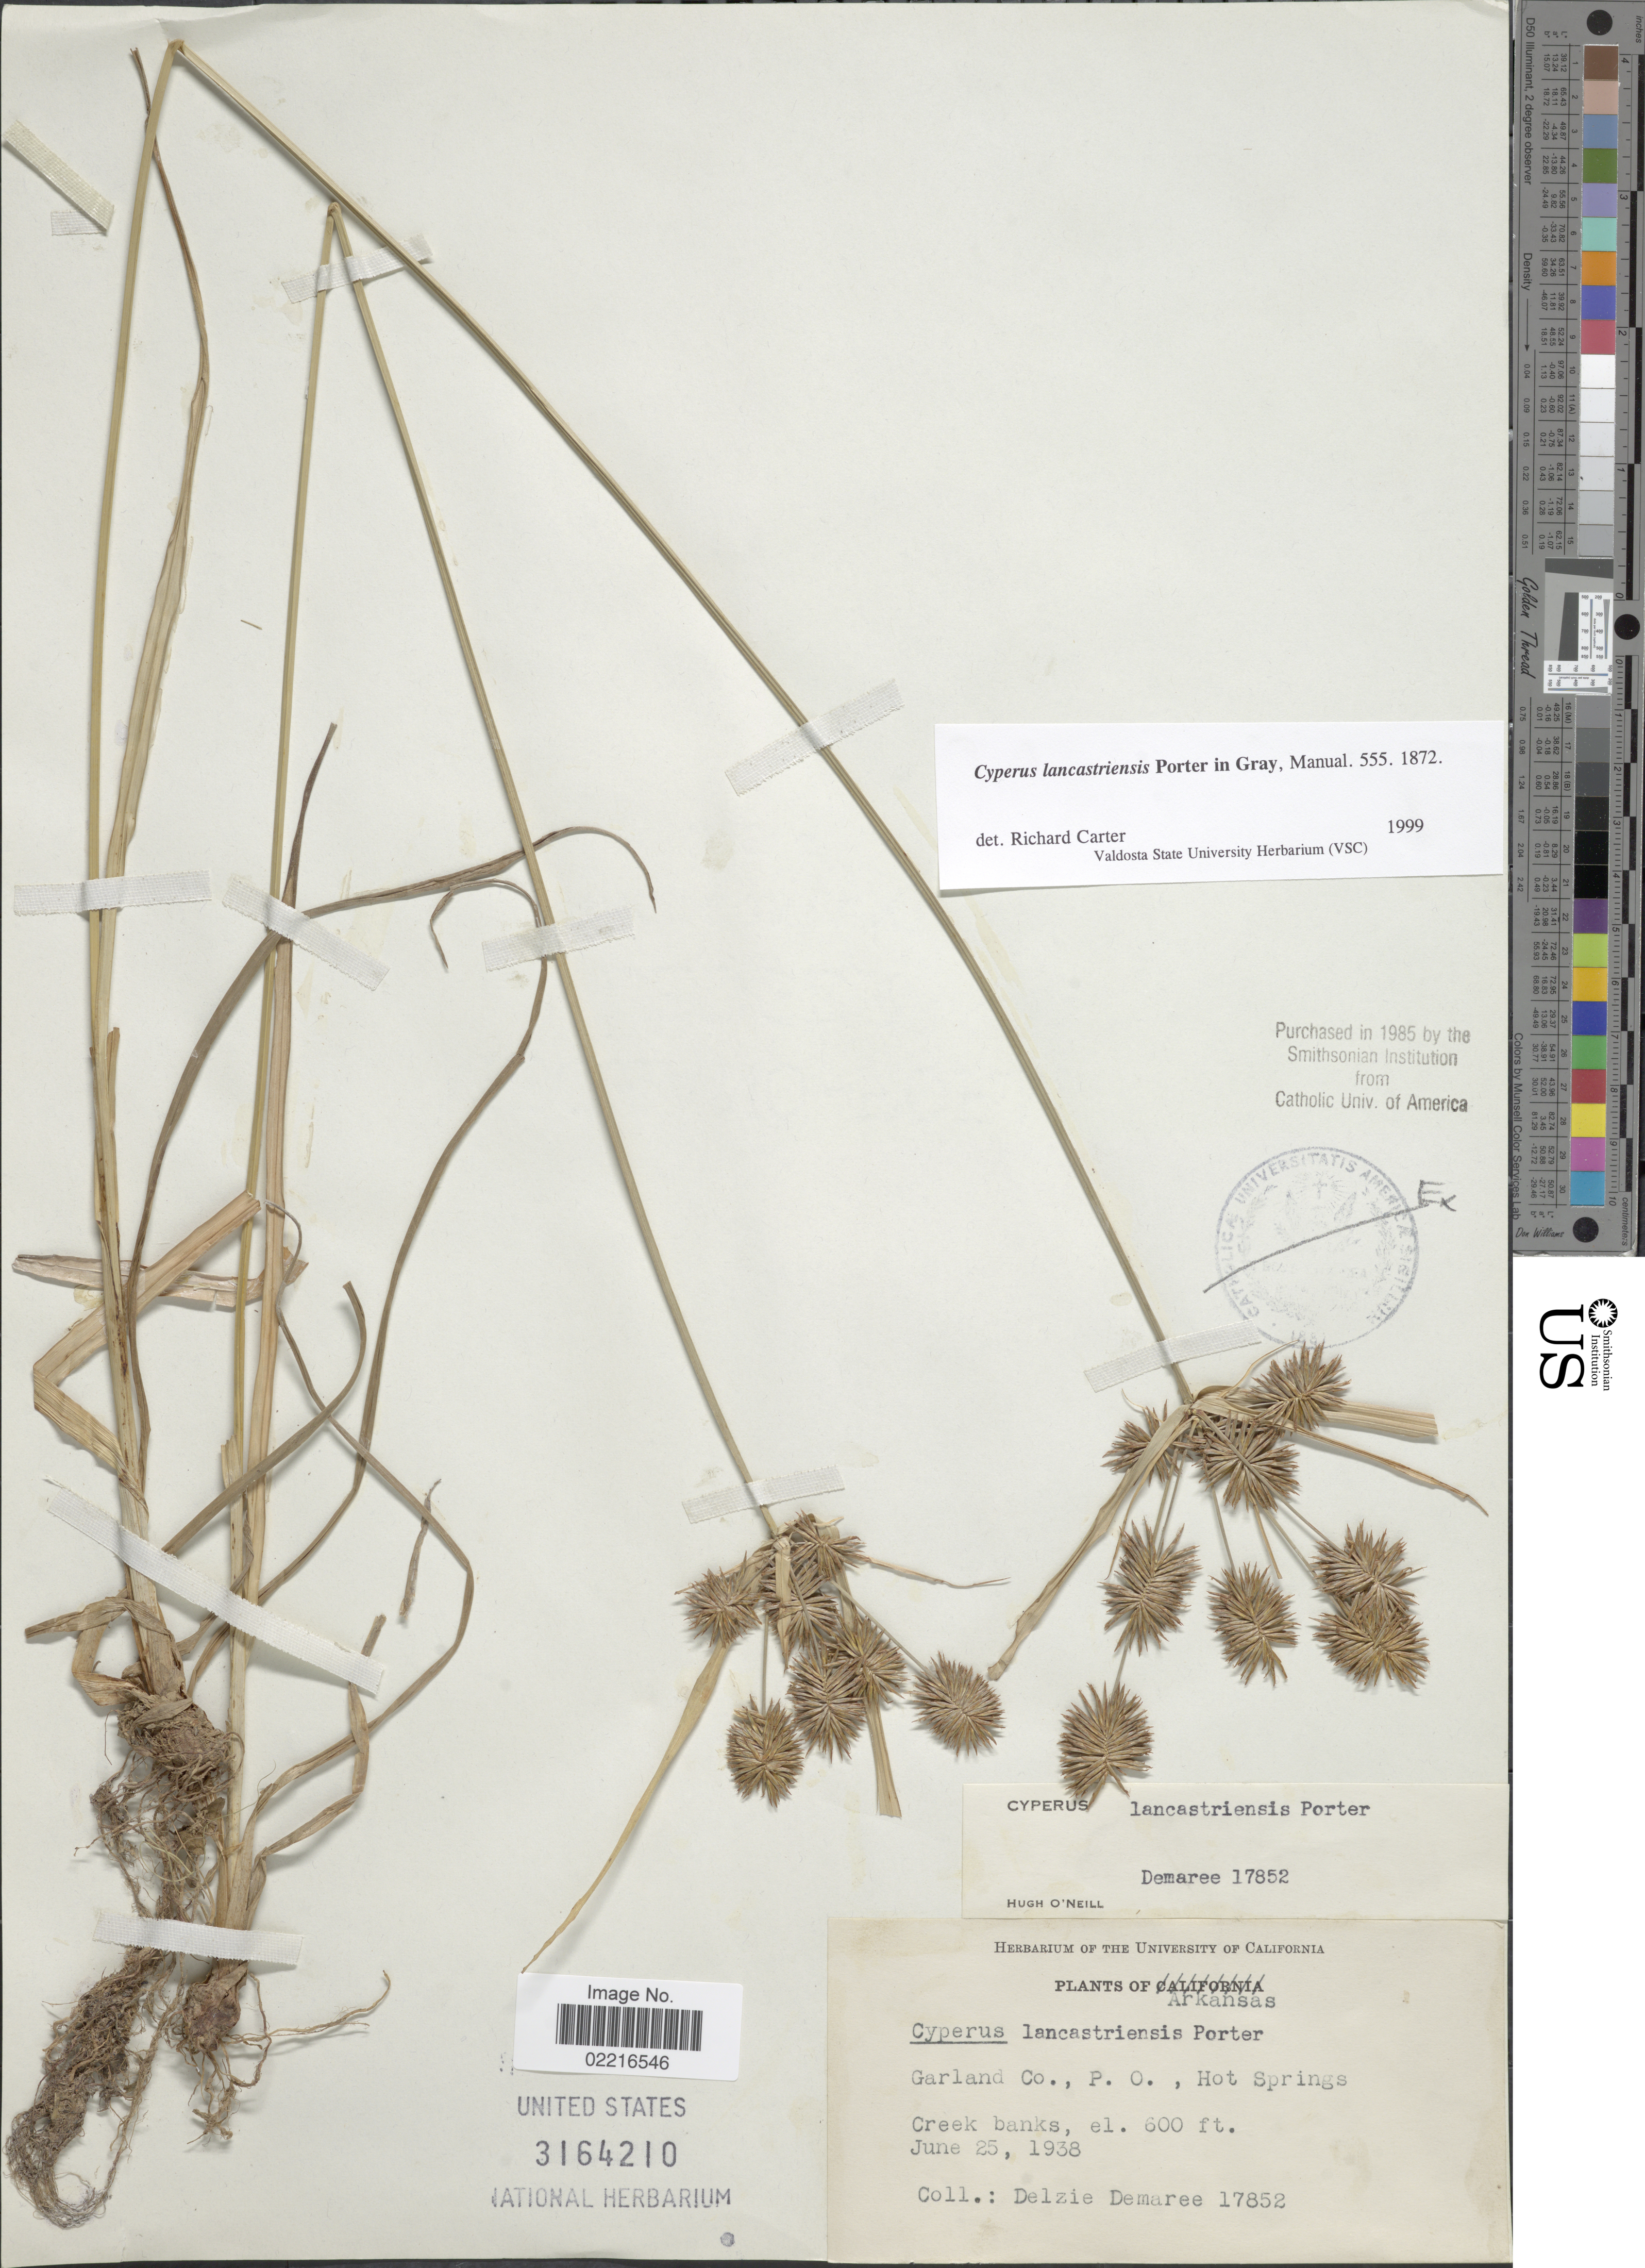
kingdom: Plantae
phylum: Tracheophyta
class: Liliopsida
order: Poales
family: Cyperaceae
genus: Cyperus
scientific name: Cyperus lancastriensis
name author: Porter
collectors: D. Demaree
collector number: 17852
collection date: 1938-06-25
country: United States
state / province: Arkansas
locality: Garland Co., P.O., Hot Springs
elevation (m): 183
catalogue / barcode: US 3164210